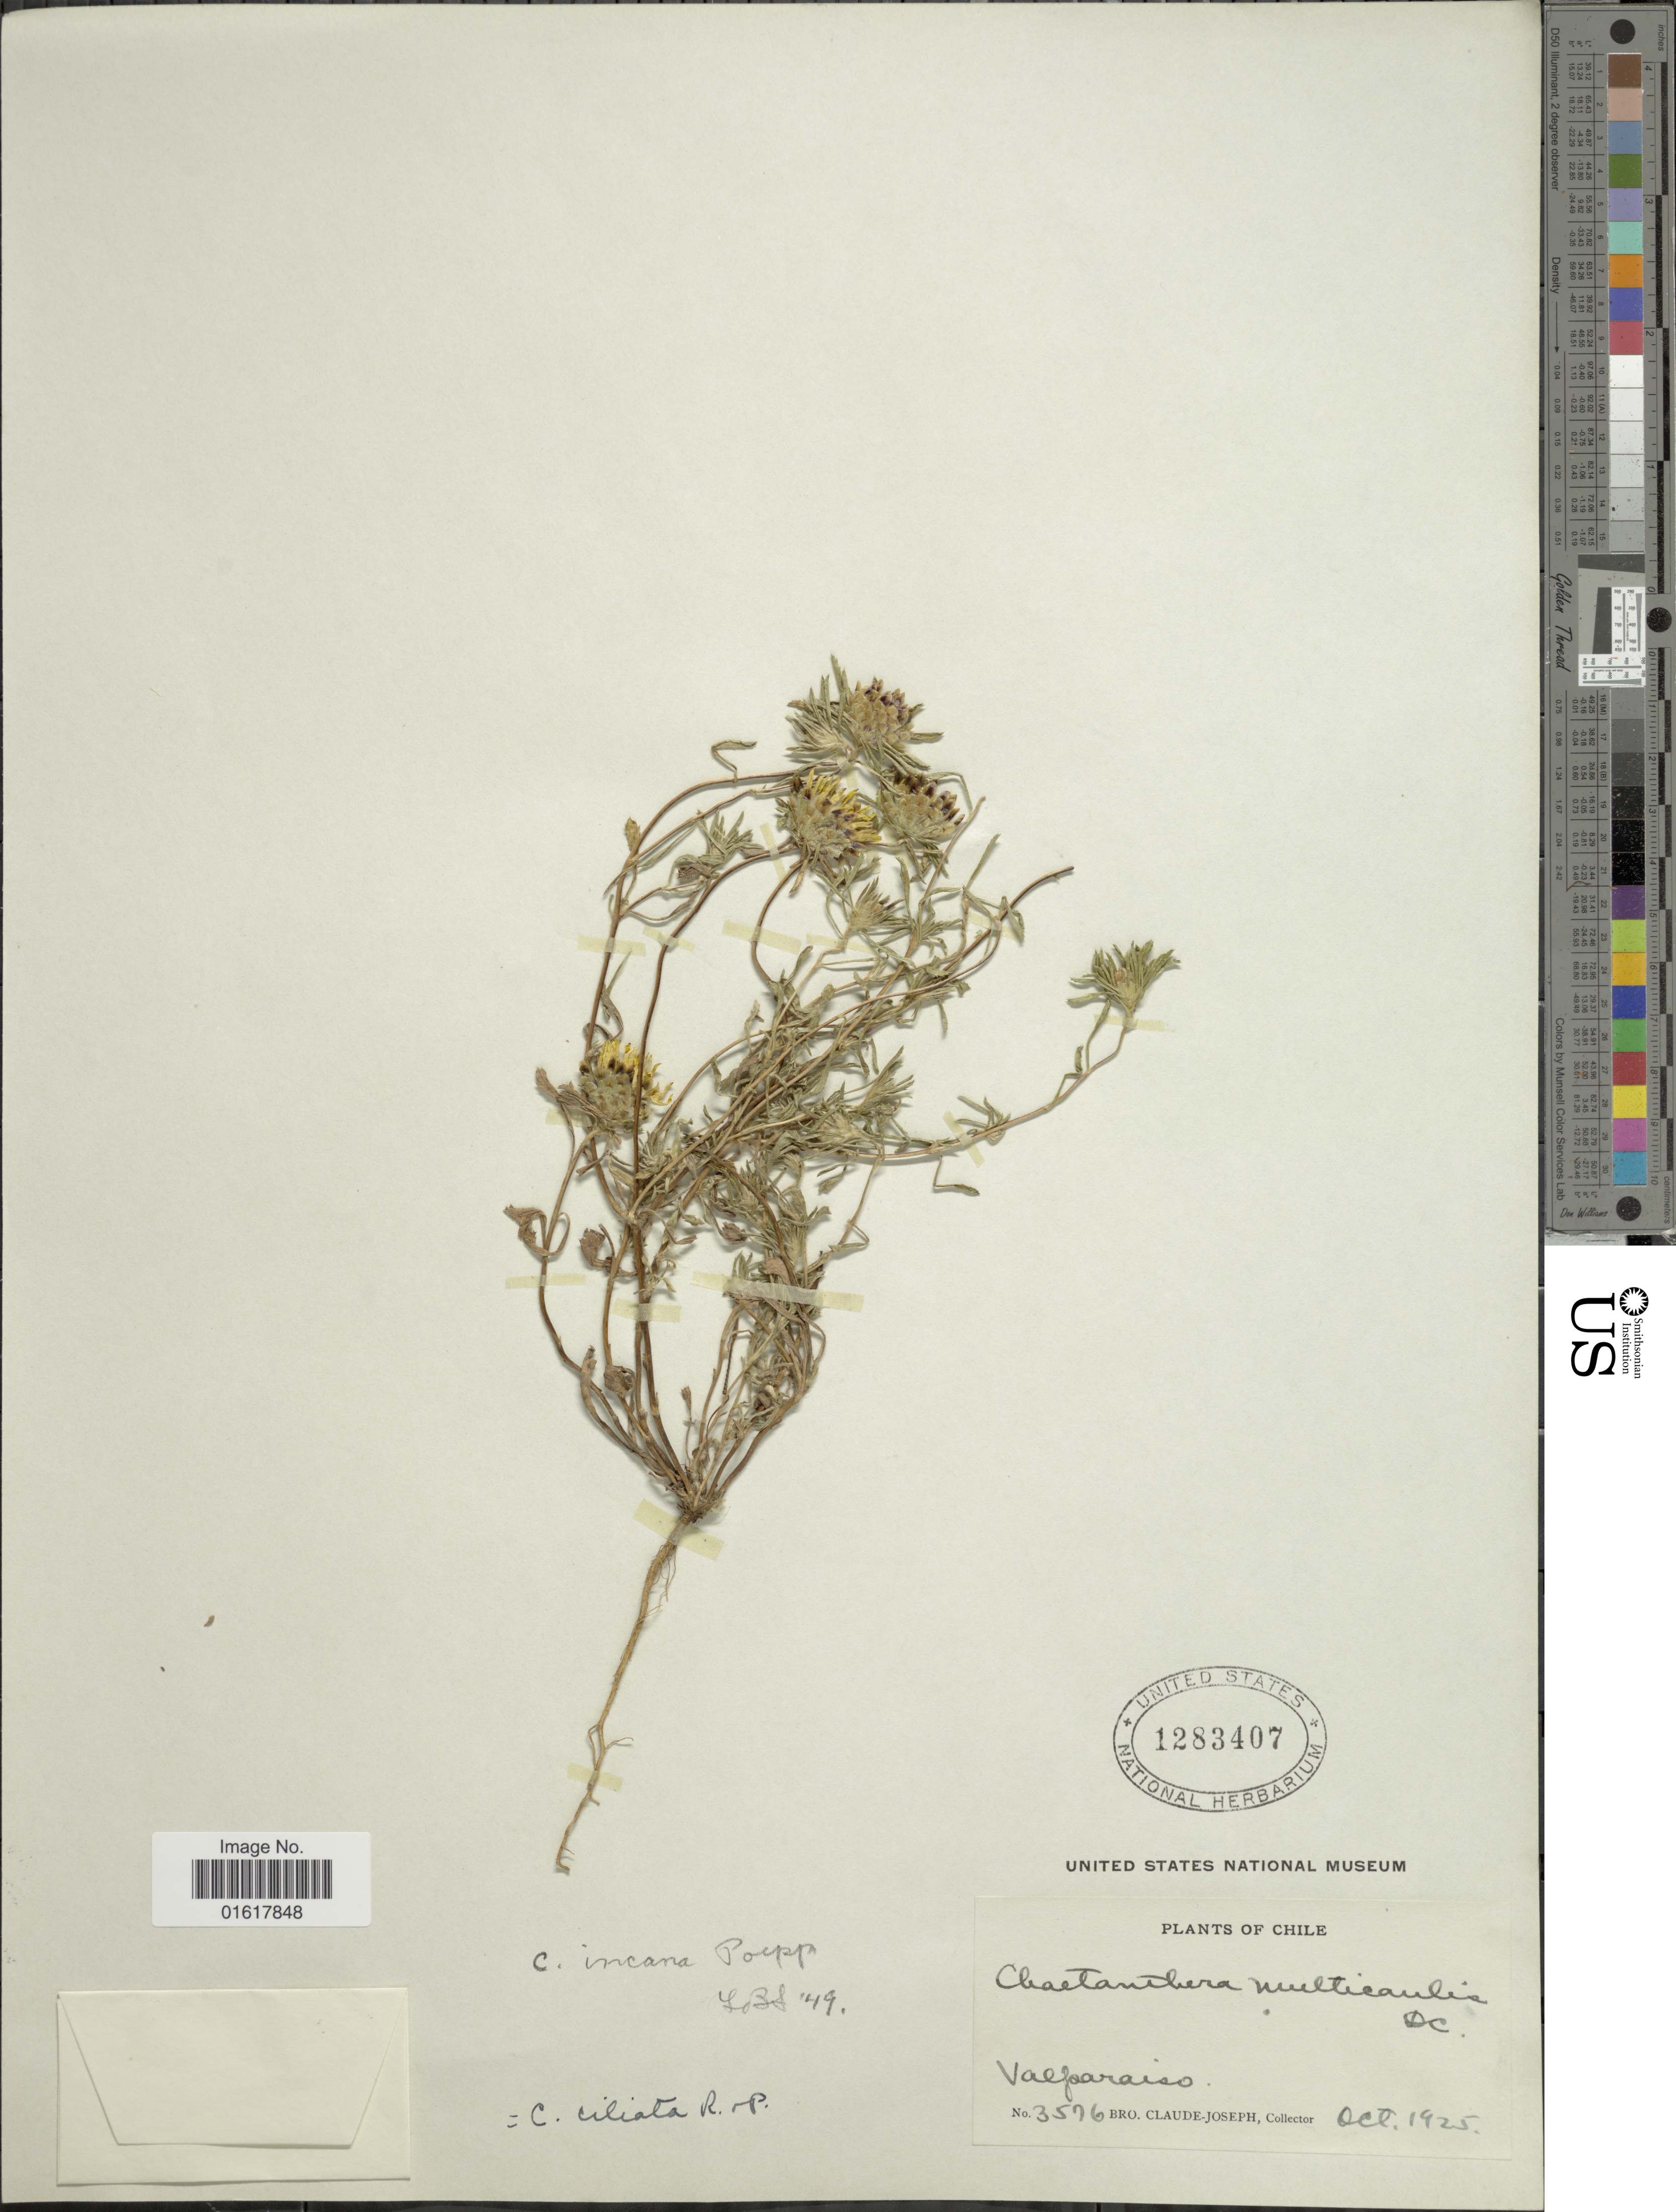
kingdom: Plantae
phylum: Tracheophyta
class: Magnoliopsida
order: Asterales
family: Asteraceae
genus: Chaetanthera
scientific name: Chaetanthera incana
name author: Poepp. ex Less.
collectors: Bro. Claude-Joseph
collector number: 3576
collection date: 1925-10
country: Chile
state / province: Valparaíso (V)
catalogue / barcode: US 1283407